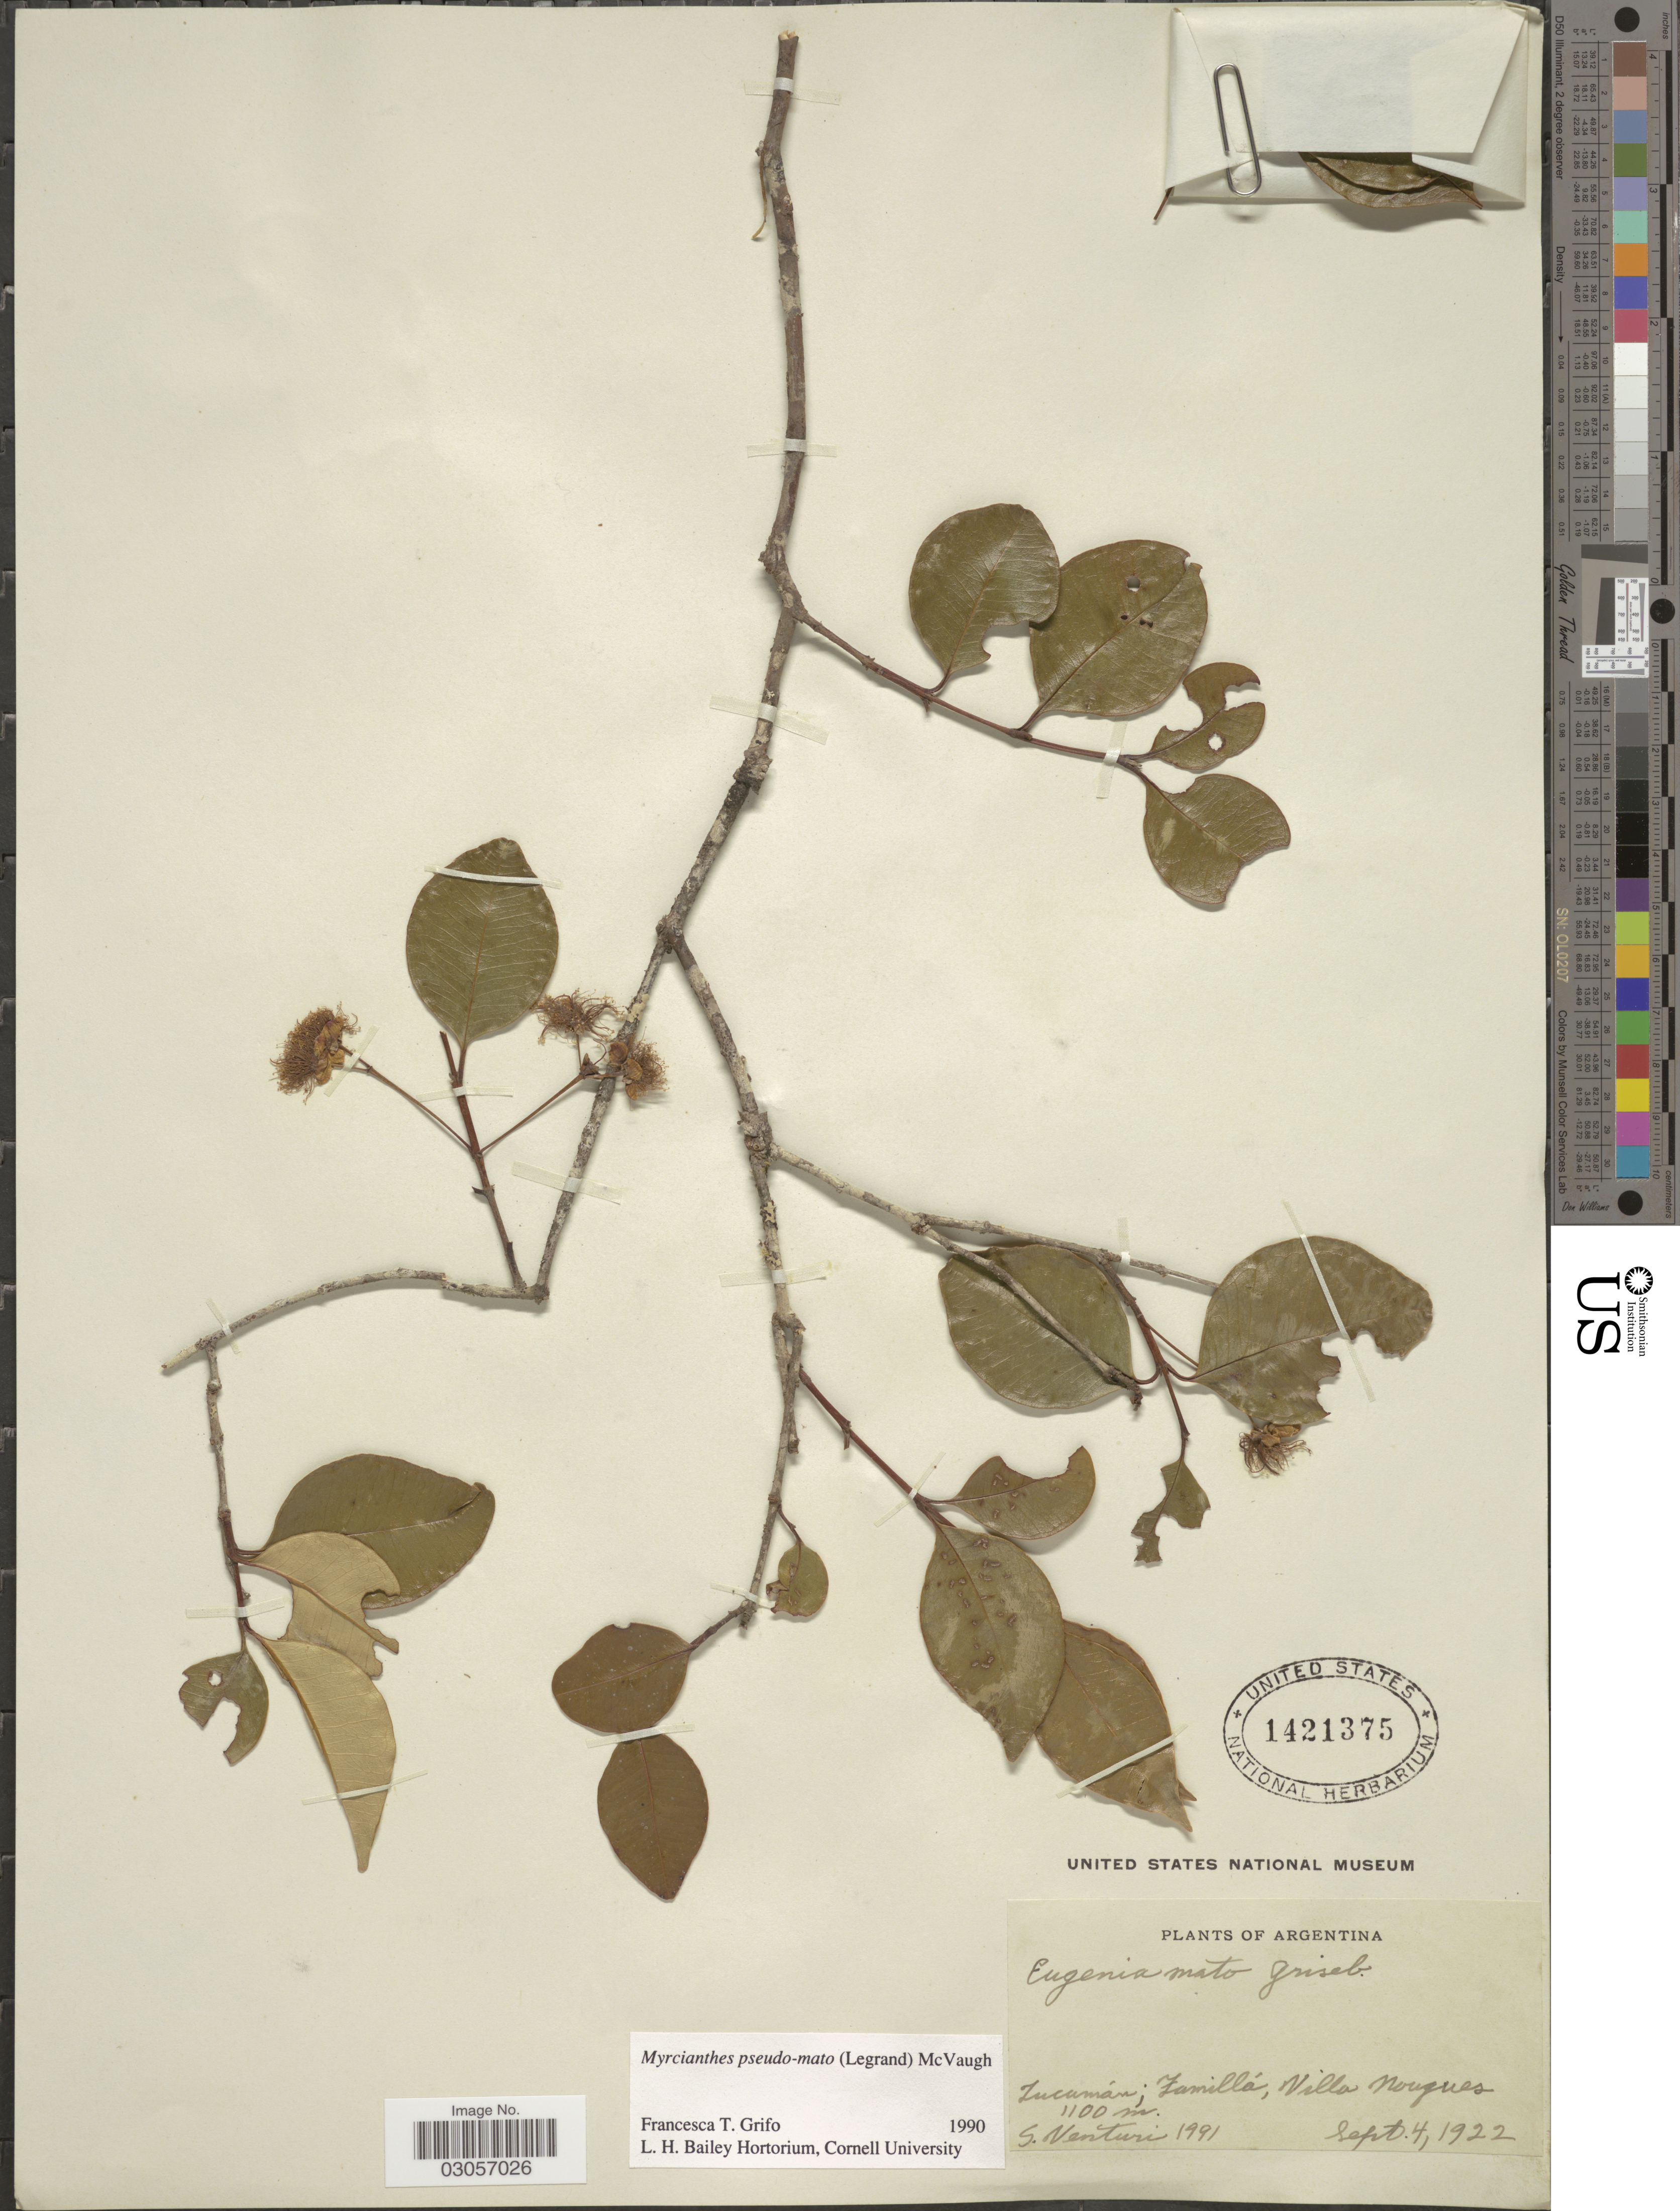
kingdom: Plantae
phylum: Tracheophyta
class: Magnoliopsida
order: Myrtales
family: Myrtaceae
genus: Myrcianthes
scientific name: Myrcianthes pseudomato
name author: (D. Legrand) McVaugh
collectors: S. Venturi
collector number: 1991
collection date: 1922-09-04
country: Argentina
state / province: Tucuman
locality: Departamento Famaillá, Villa Nougués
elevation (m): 1100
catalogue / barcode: US 1421375